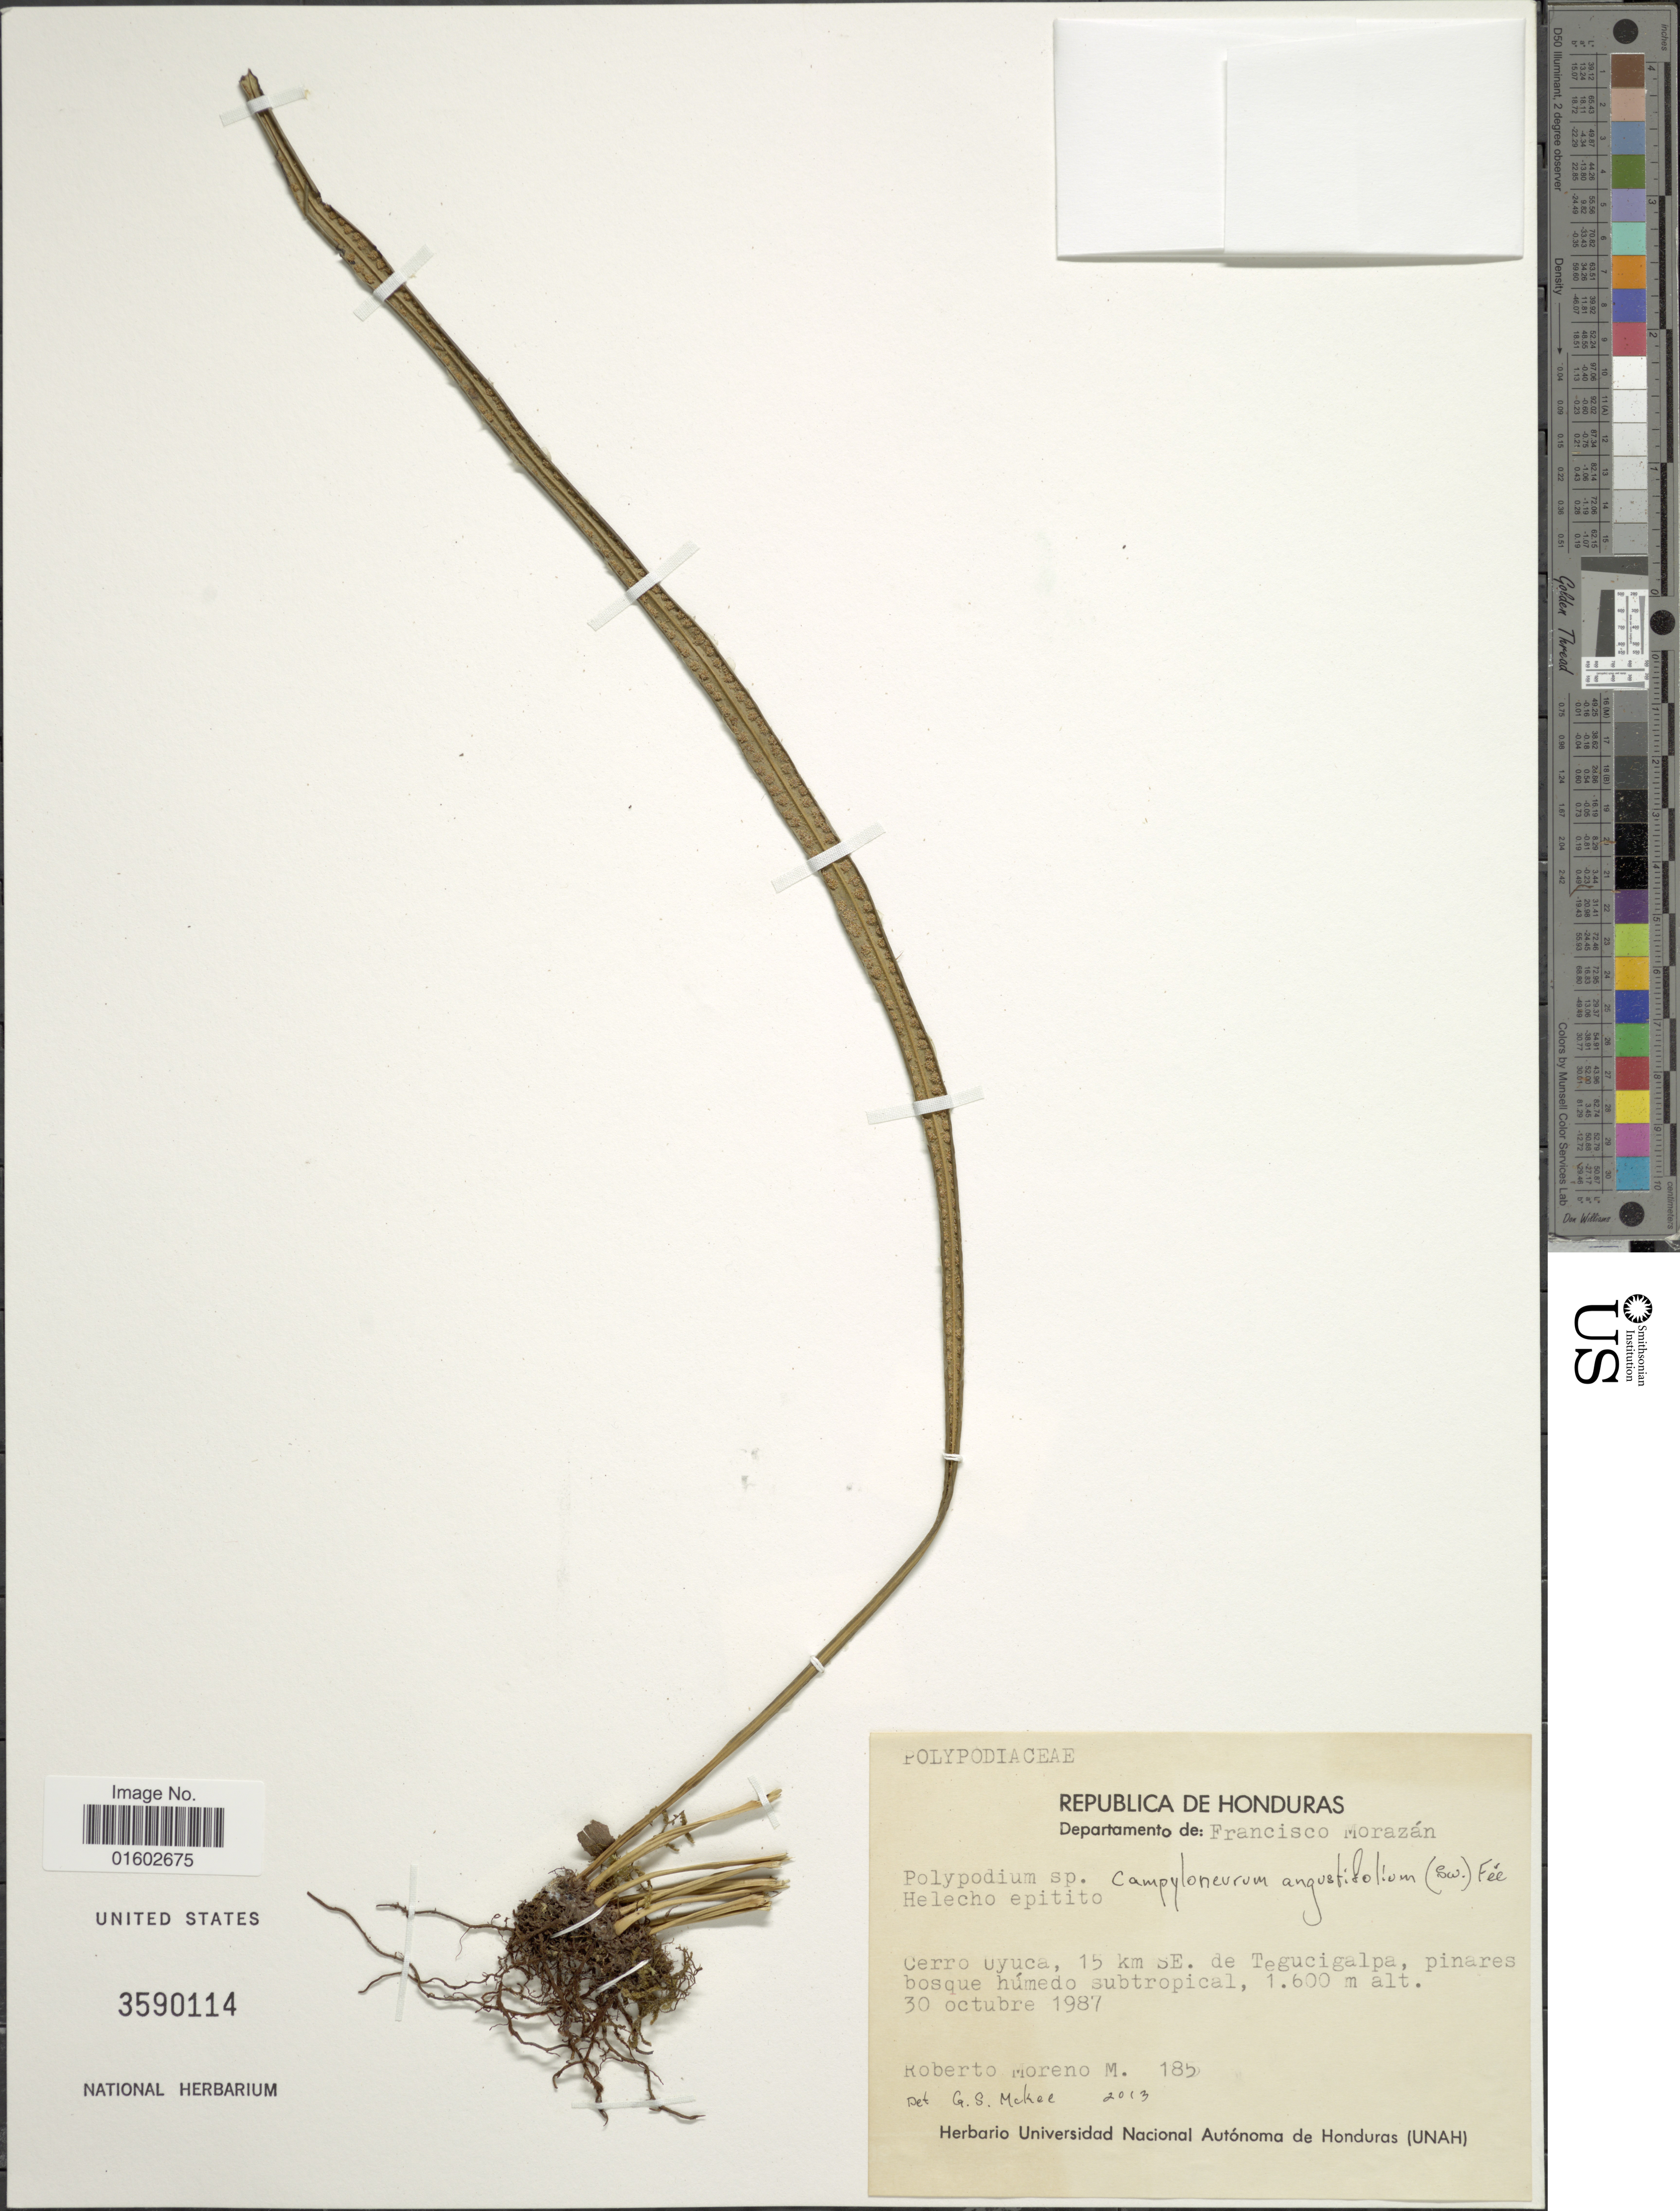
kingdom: Plantae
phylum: Tracheophyta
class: Polypodiopsida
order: Polypodiales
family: Polypodiaceae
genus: Campyloneurum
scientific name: Campyloneurum angustifolium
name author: (Sw.) Fée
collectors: R. Moreno M.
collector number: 185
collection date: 1987-10-30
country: Honduras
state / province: Fco. Morazán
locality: Departamento de : Francisco Morazan, Cerro Uyuca, 15 km SE. de Tegucigalpa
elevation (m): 1600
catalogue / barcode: US 3590114